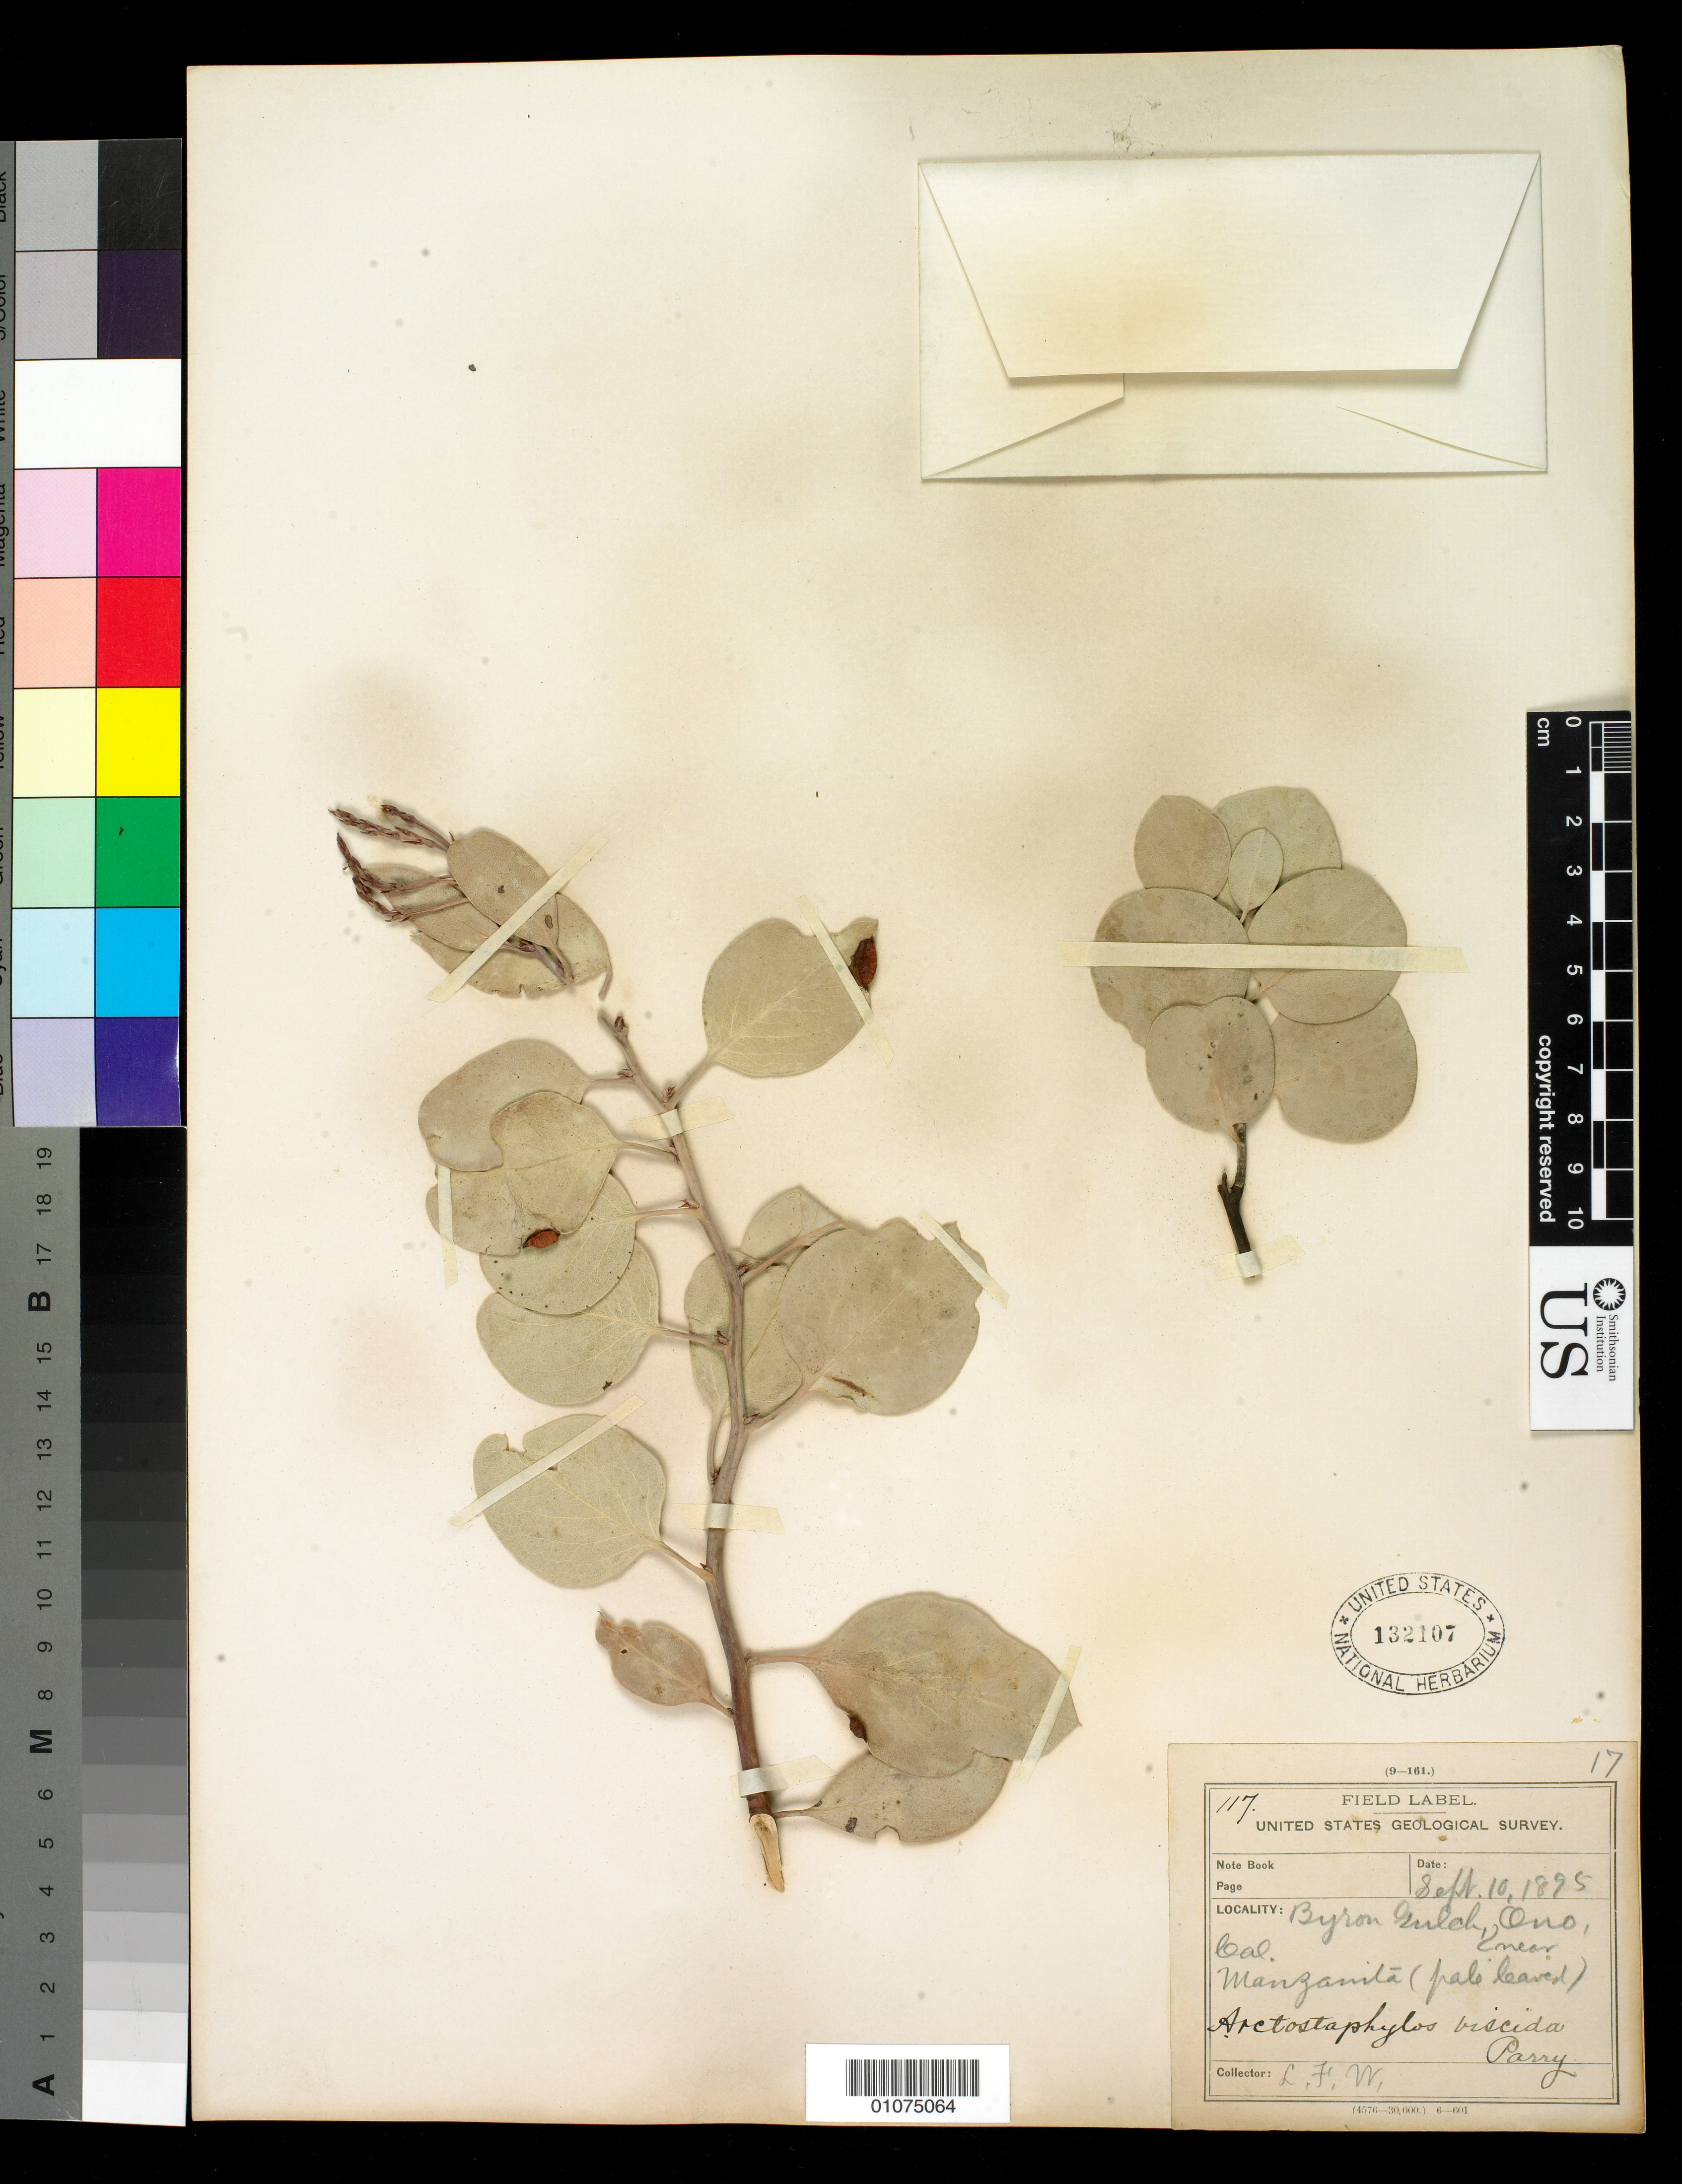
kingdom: Plantae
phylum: Tracheophyta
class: Magnoliopsida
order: Ericales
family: Ericaceae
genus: Arctostaphylos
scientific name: Arctostaphylos viscida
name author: Parry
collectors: L. F. Ward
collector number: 117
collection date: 1895-09-10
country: United States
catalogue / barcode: US 132107